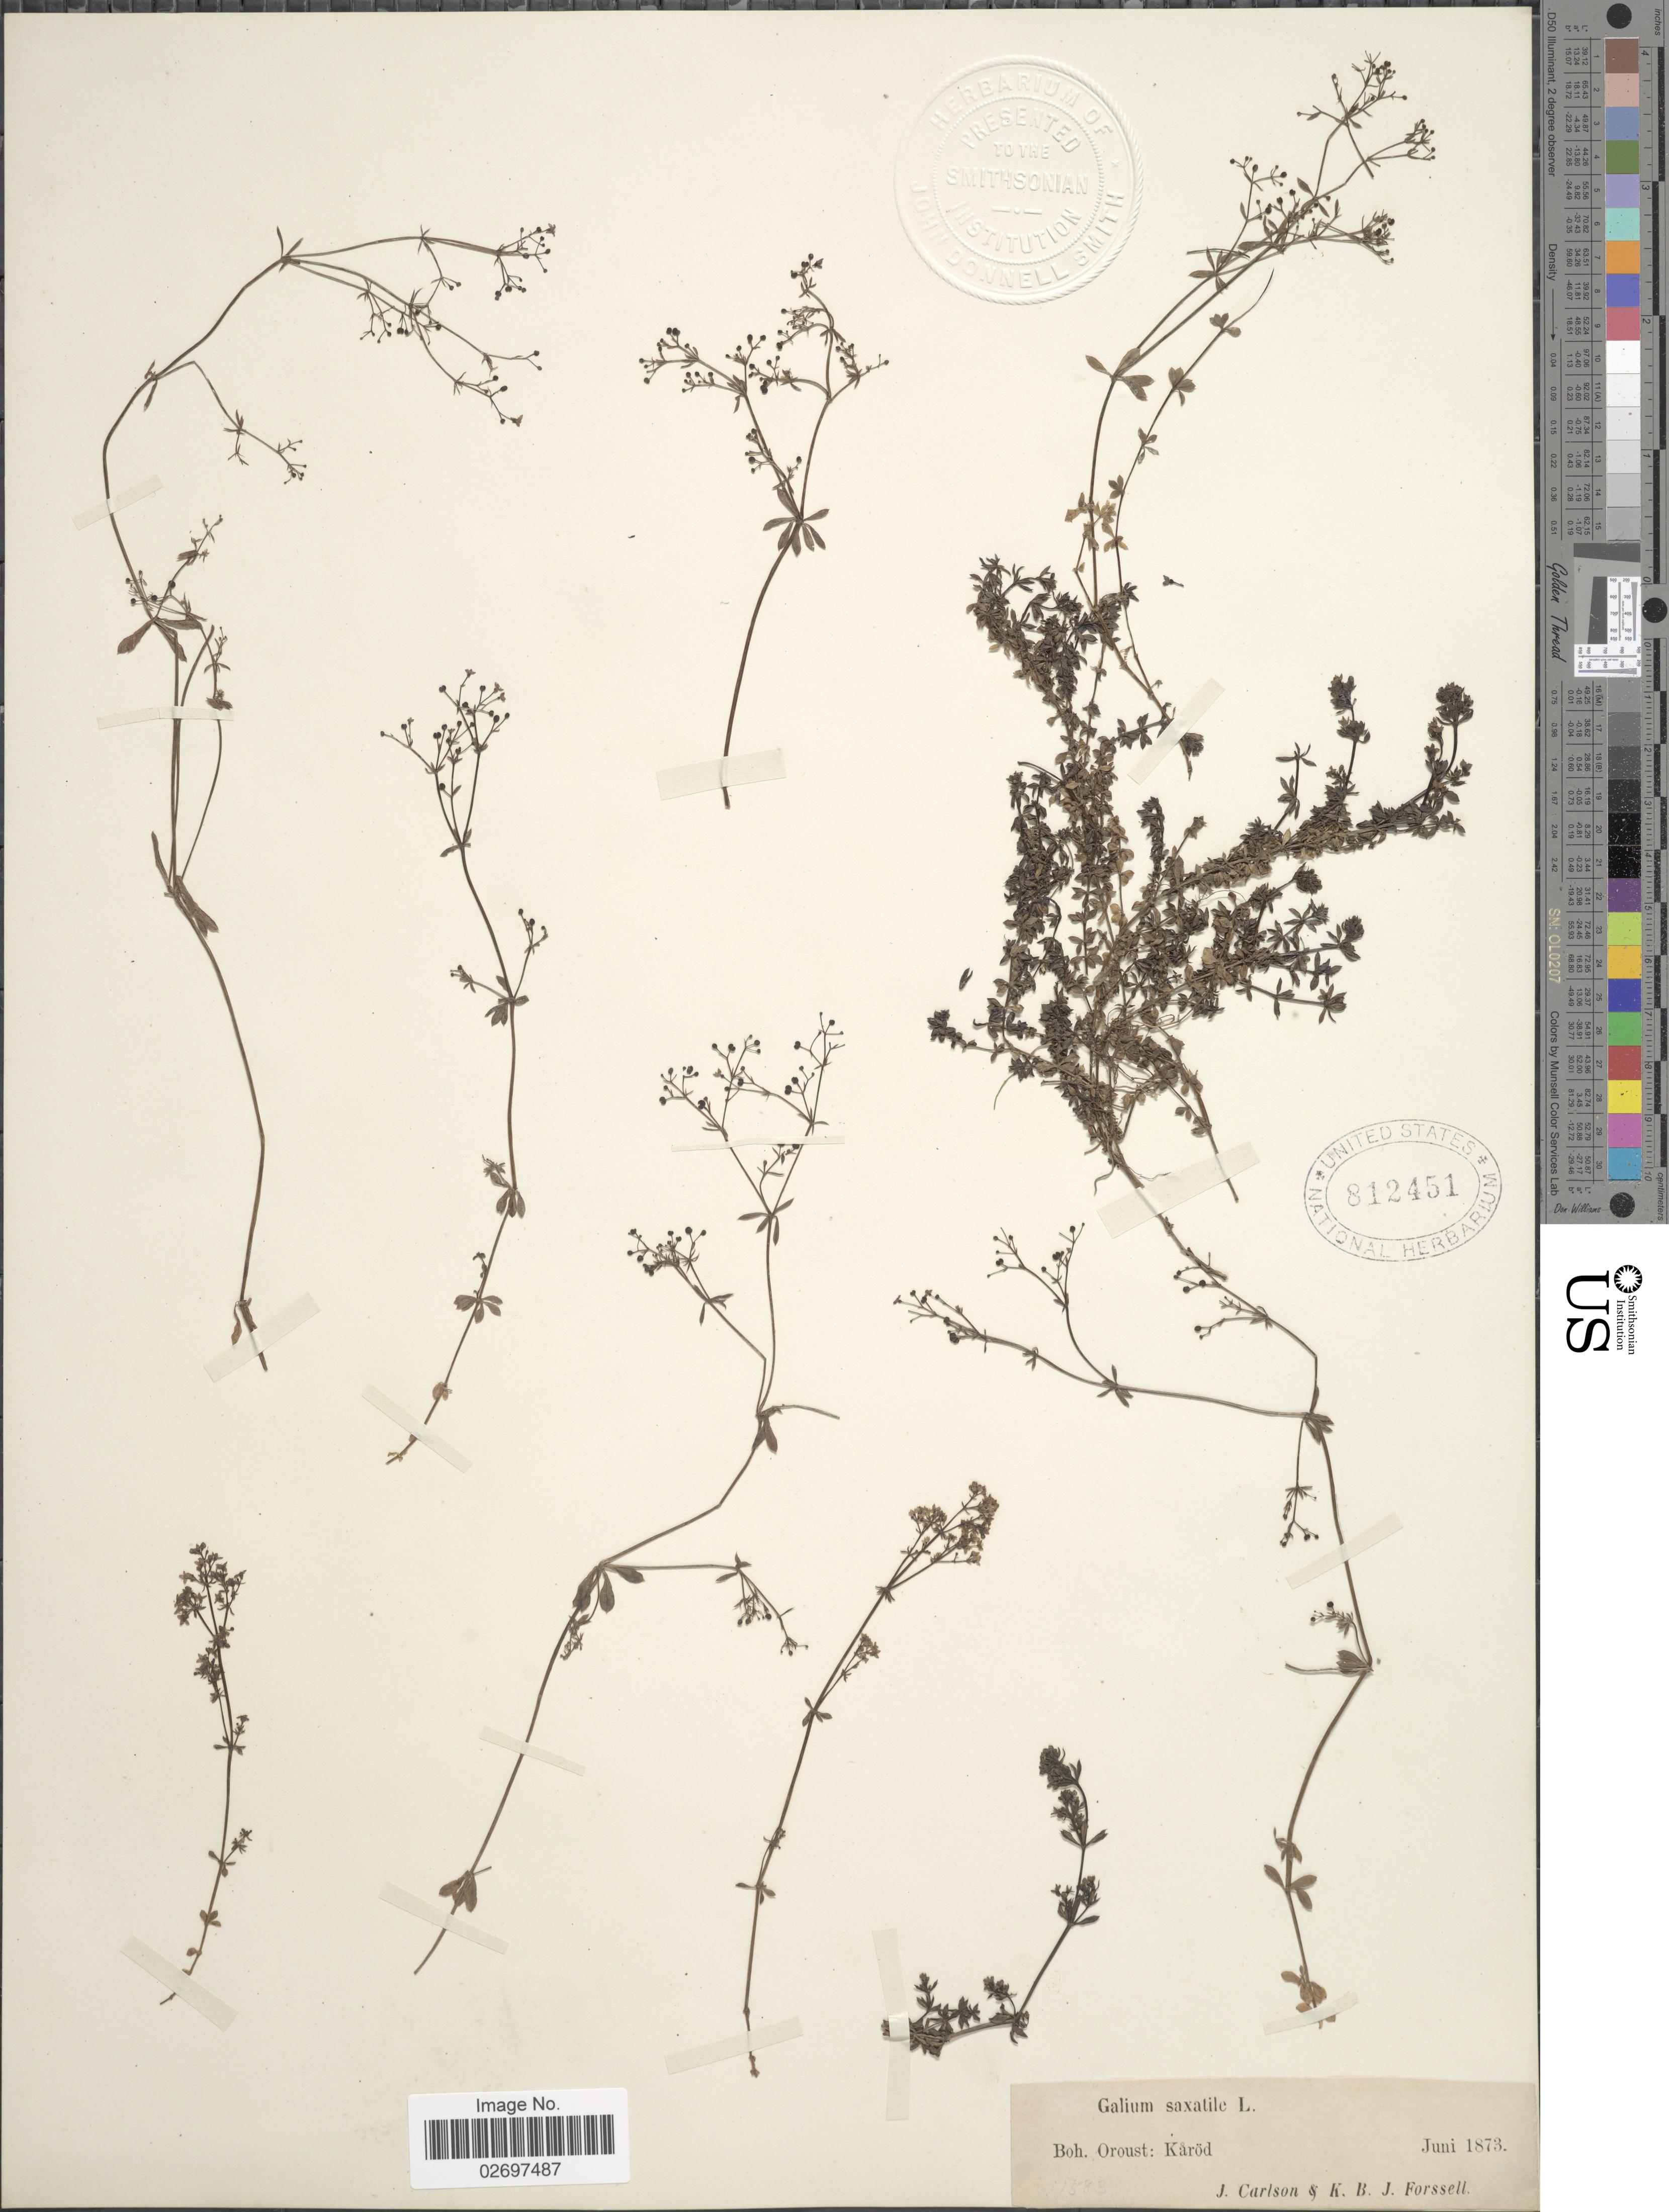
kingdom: Plantae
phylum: Tracheophyta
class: Magnoliopsida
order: Gentianales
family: Rubiaceae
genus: Galium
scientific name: Galium saxatile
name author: L.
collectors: J. Carlson & K. Forssell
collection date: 1873-06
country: Switzerland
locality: Boh. Oroust: Karöd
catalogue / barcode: US 812451